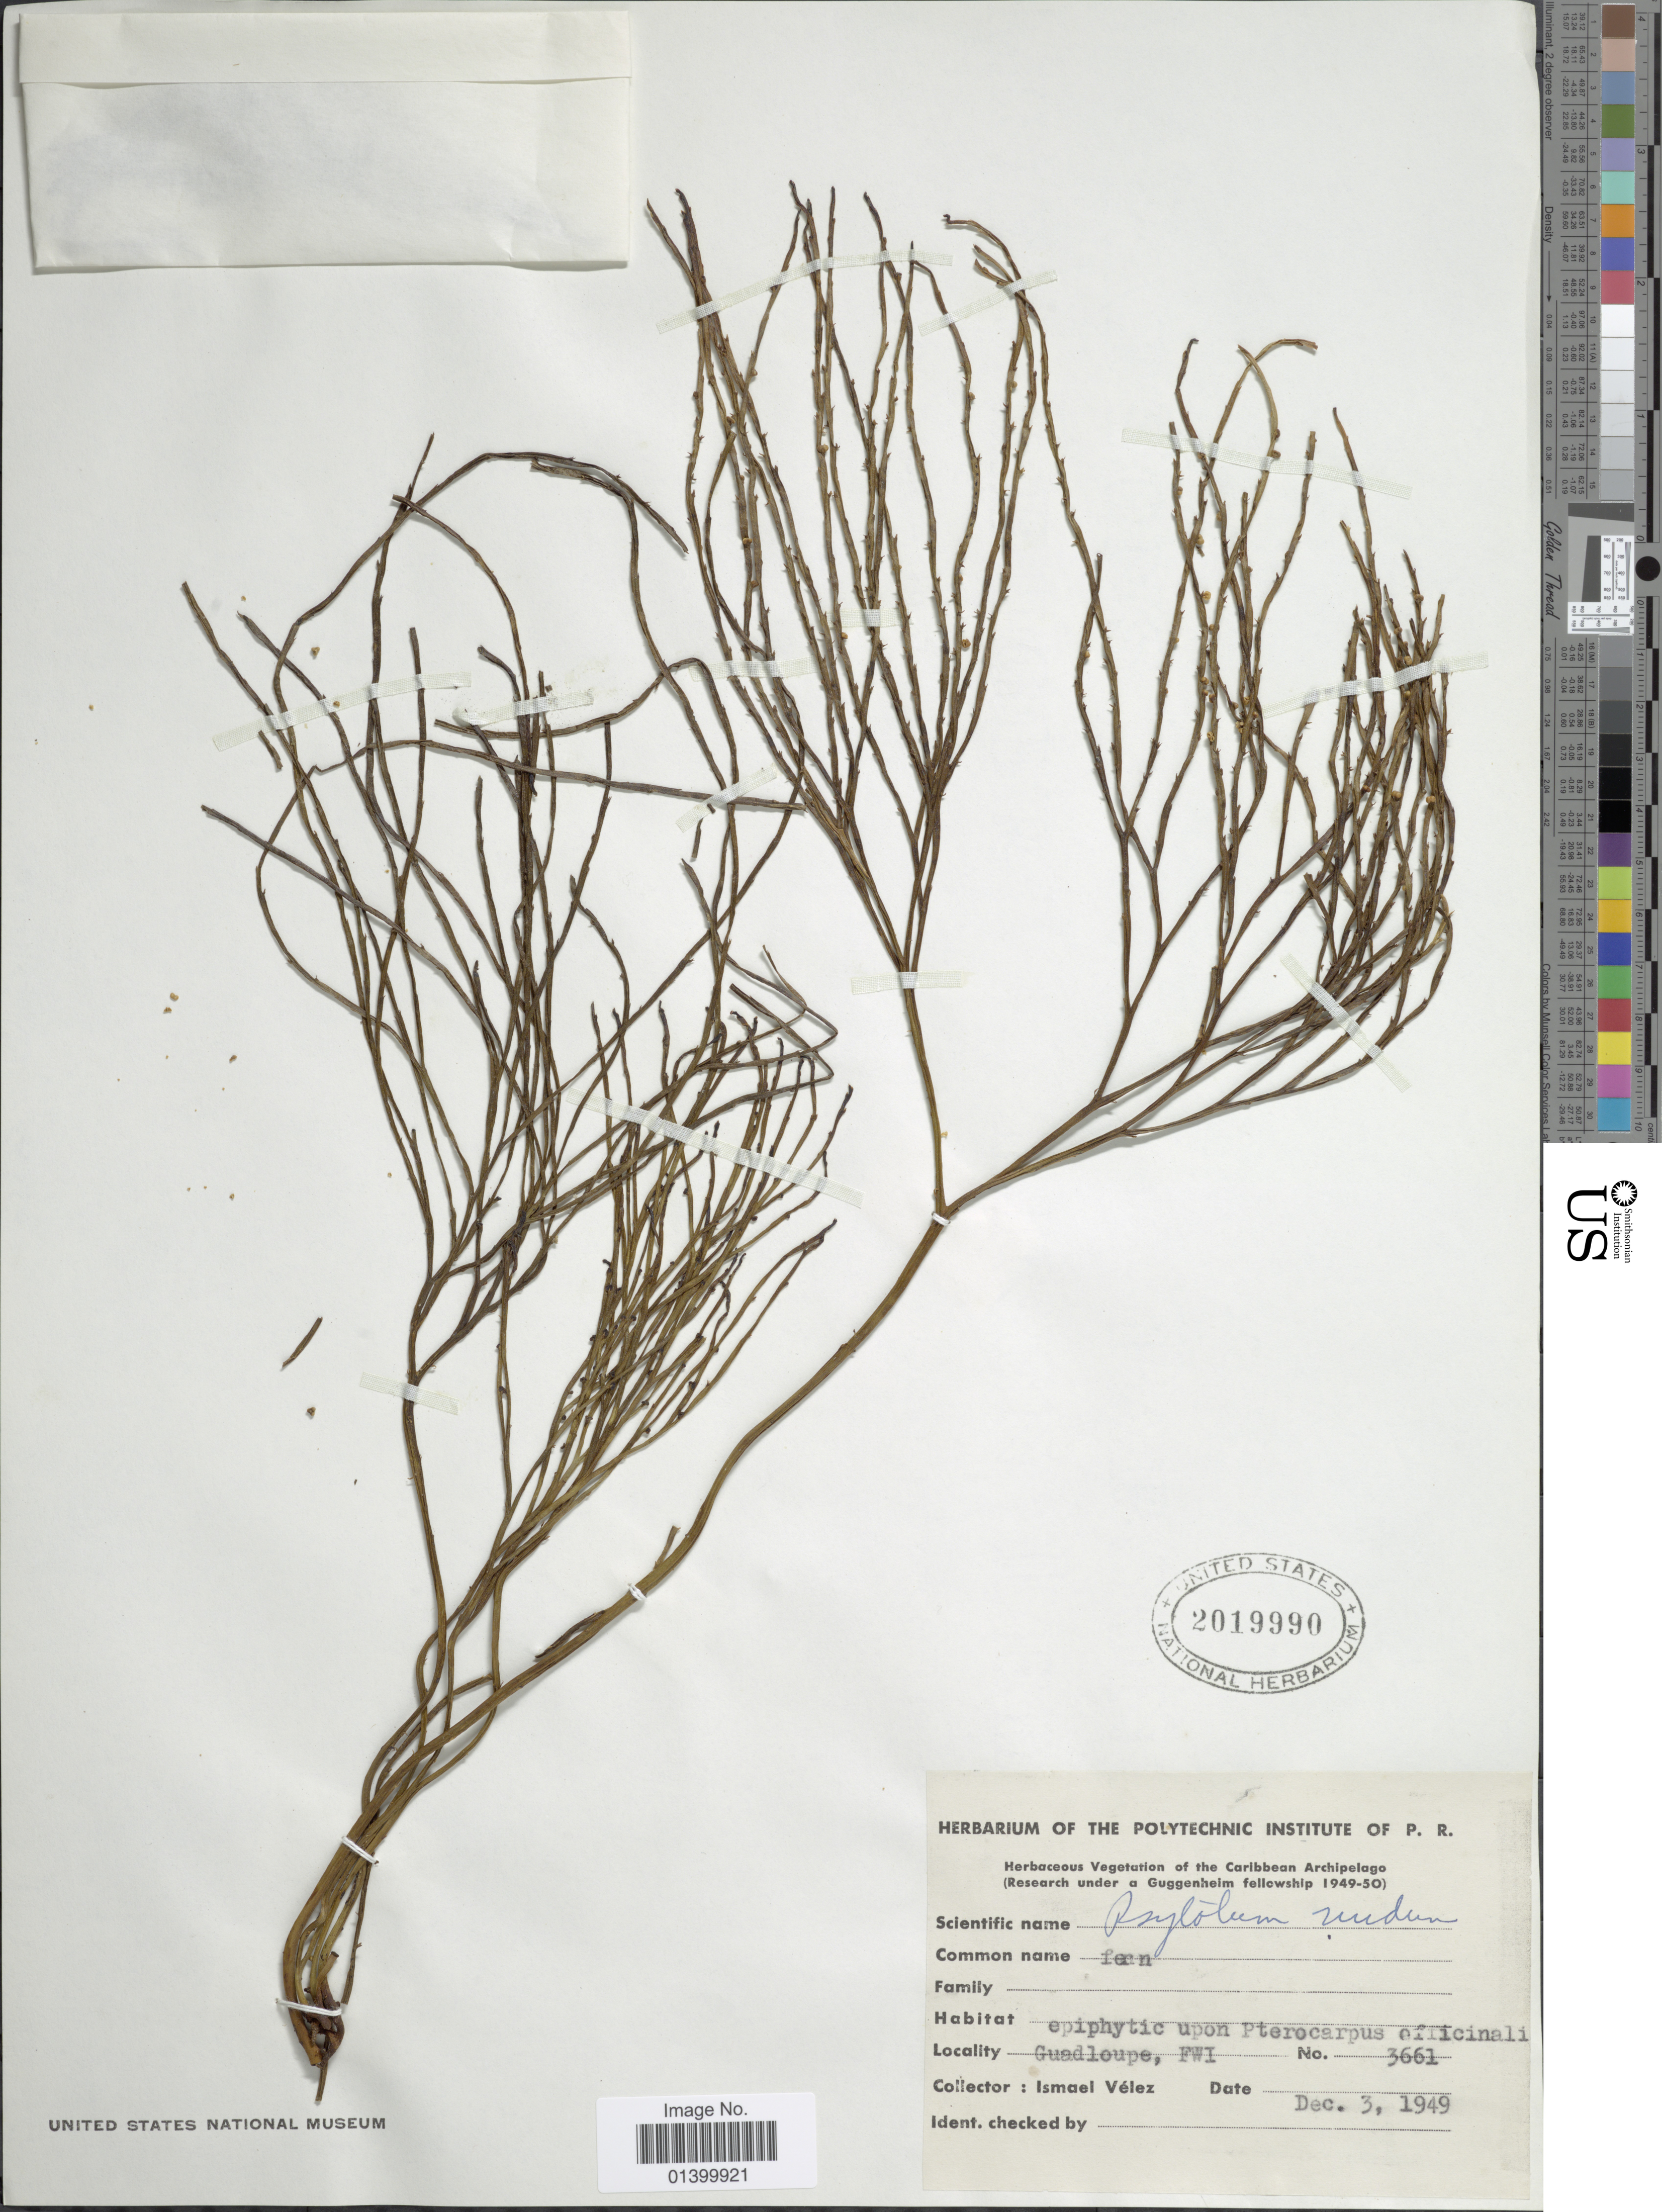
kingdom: Plantae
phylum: Tracheophyta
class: Polypodiopsida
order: Psilotales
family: Psilotaceae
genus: Psilotum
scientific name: Psilotum nudum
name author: (L.) P. Beauv.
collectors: I. Vélez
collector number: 3661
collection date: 1949-12-03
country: Guadeloupe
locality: FWI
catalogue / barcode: US 2019990